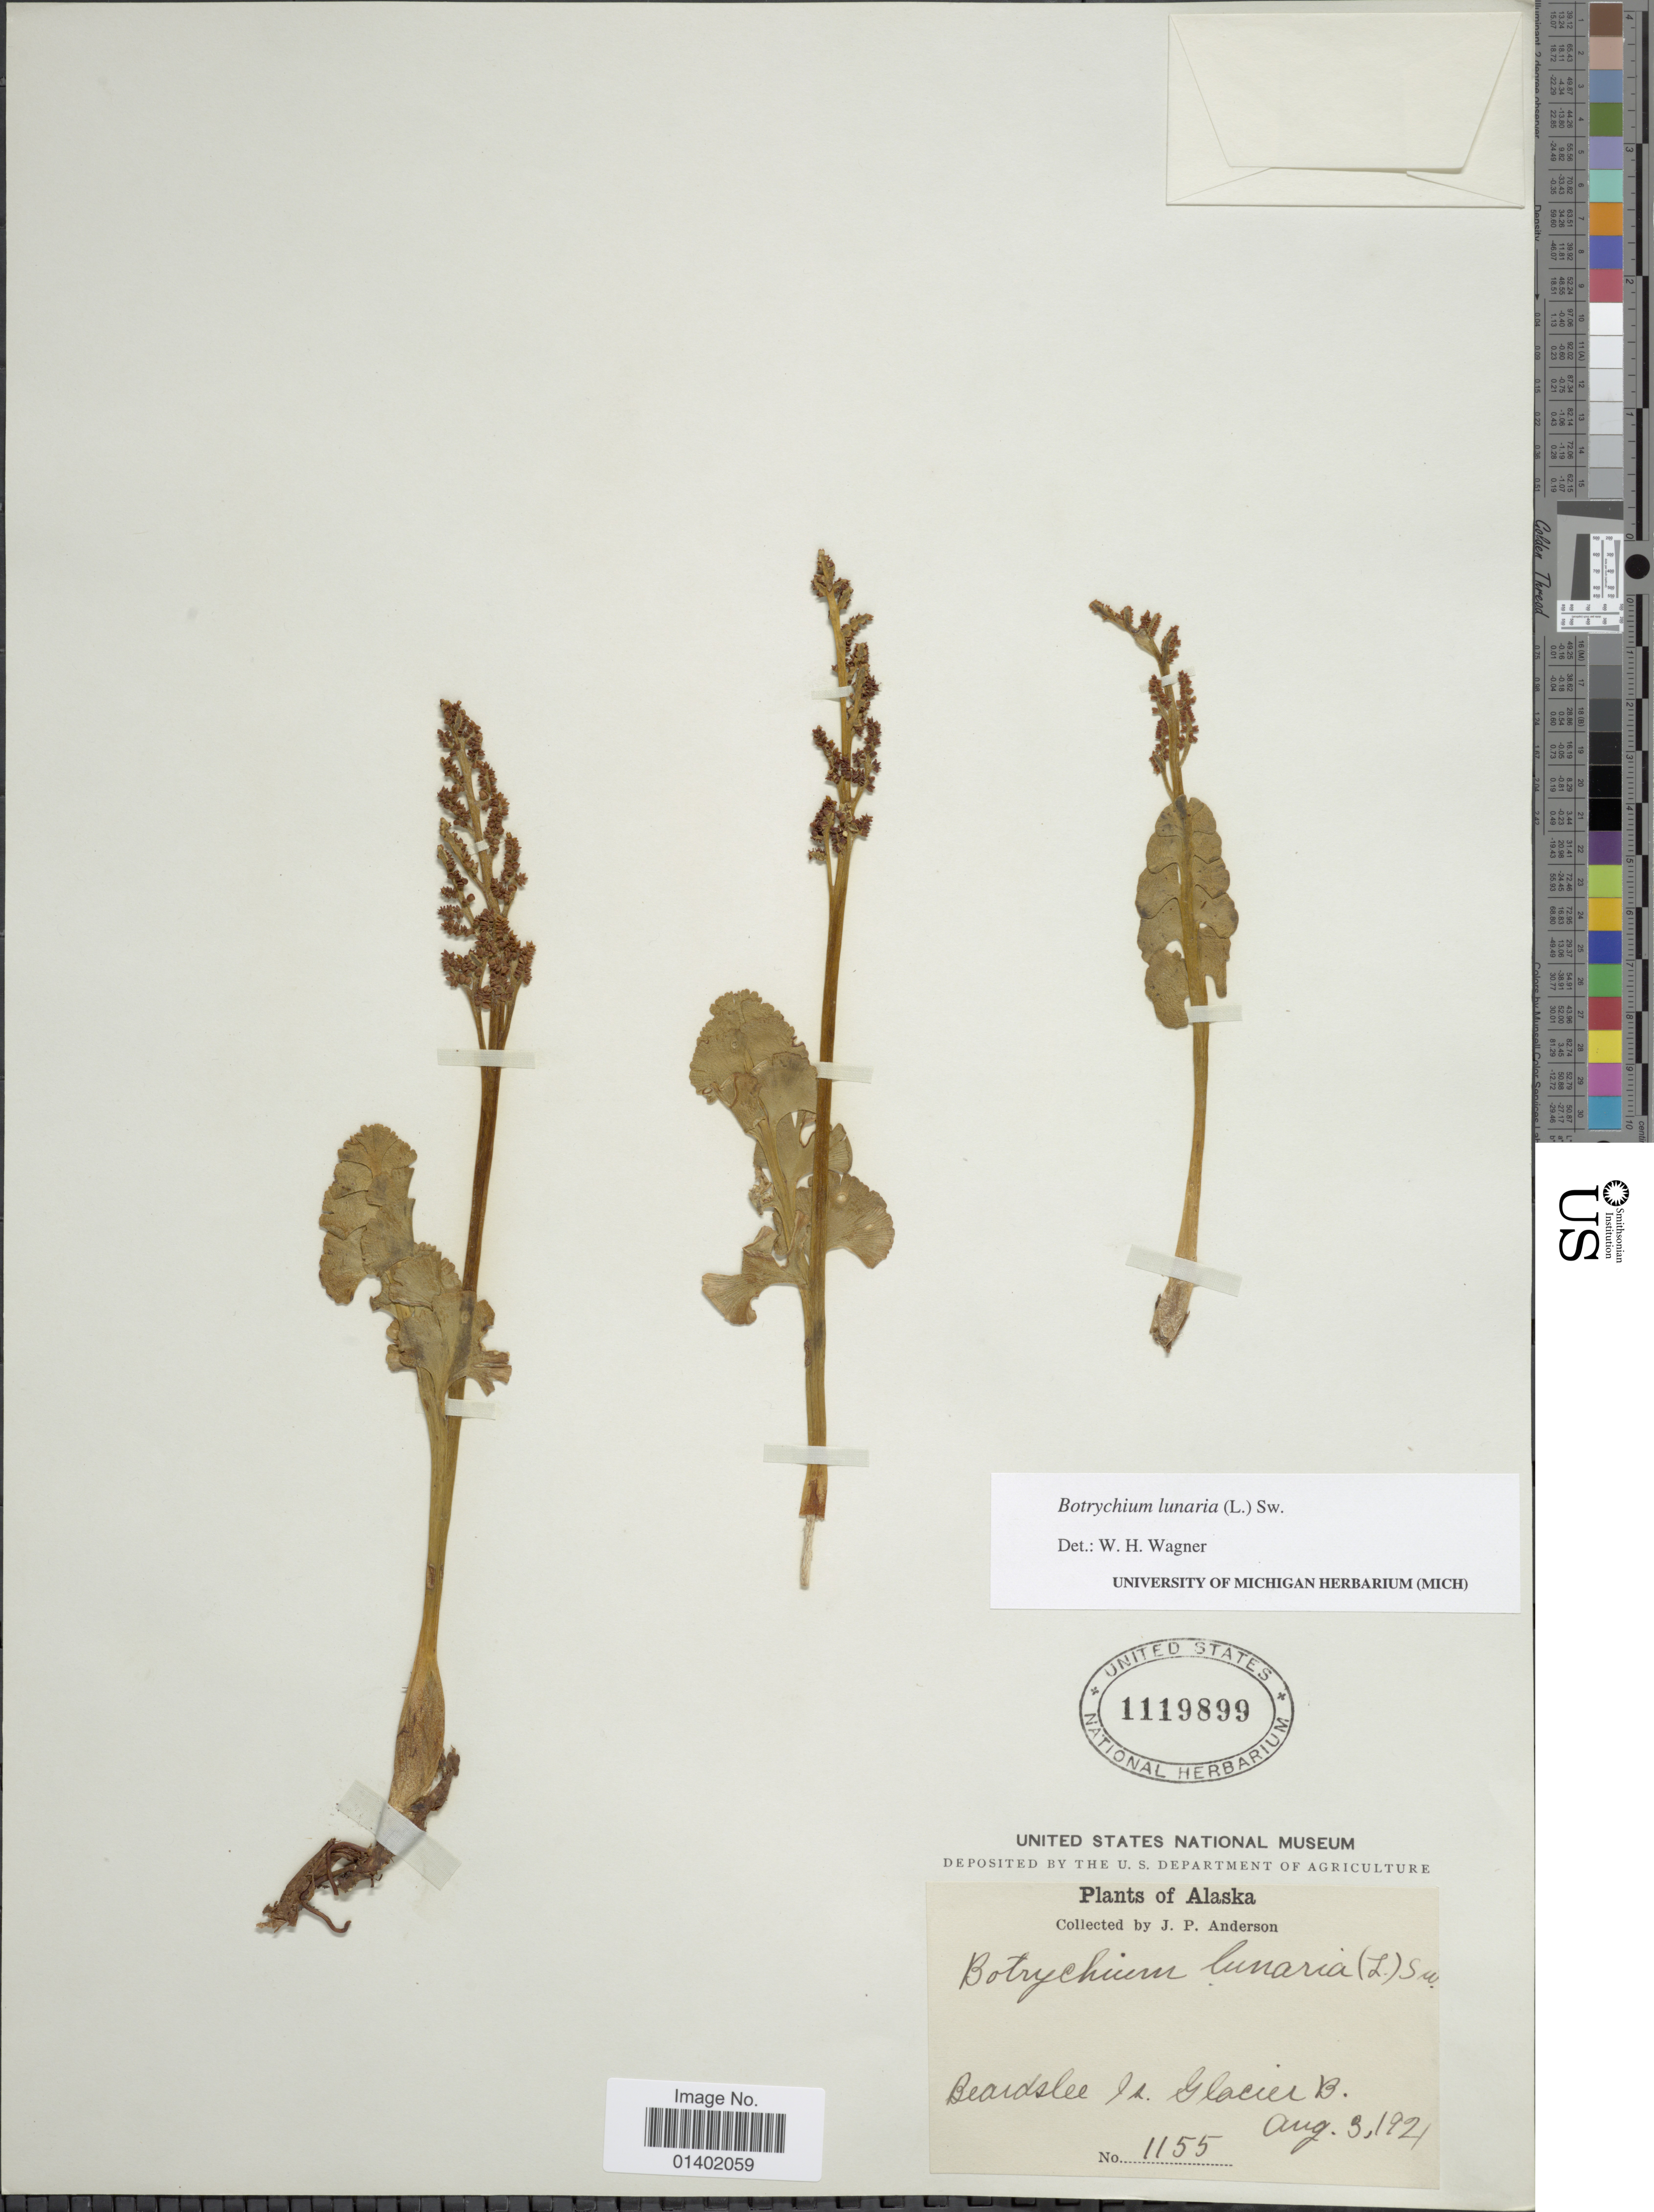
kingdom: Plantae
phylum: Tracheophyta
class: Polypodiopsida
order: Ophioglossales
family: Ophioglossaceae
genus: Botrychium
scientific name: Botrychium lunaria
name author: (L.) Sw.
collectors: J. P. Anderson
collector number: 1155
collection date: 1921-08-03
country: United States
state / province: Alaska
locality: Beardslee in Glacier B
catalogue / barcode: US 1119899